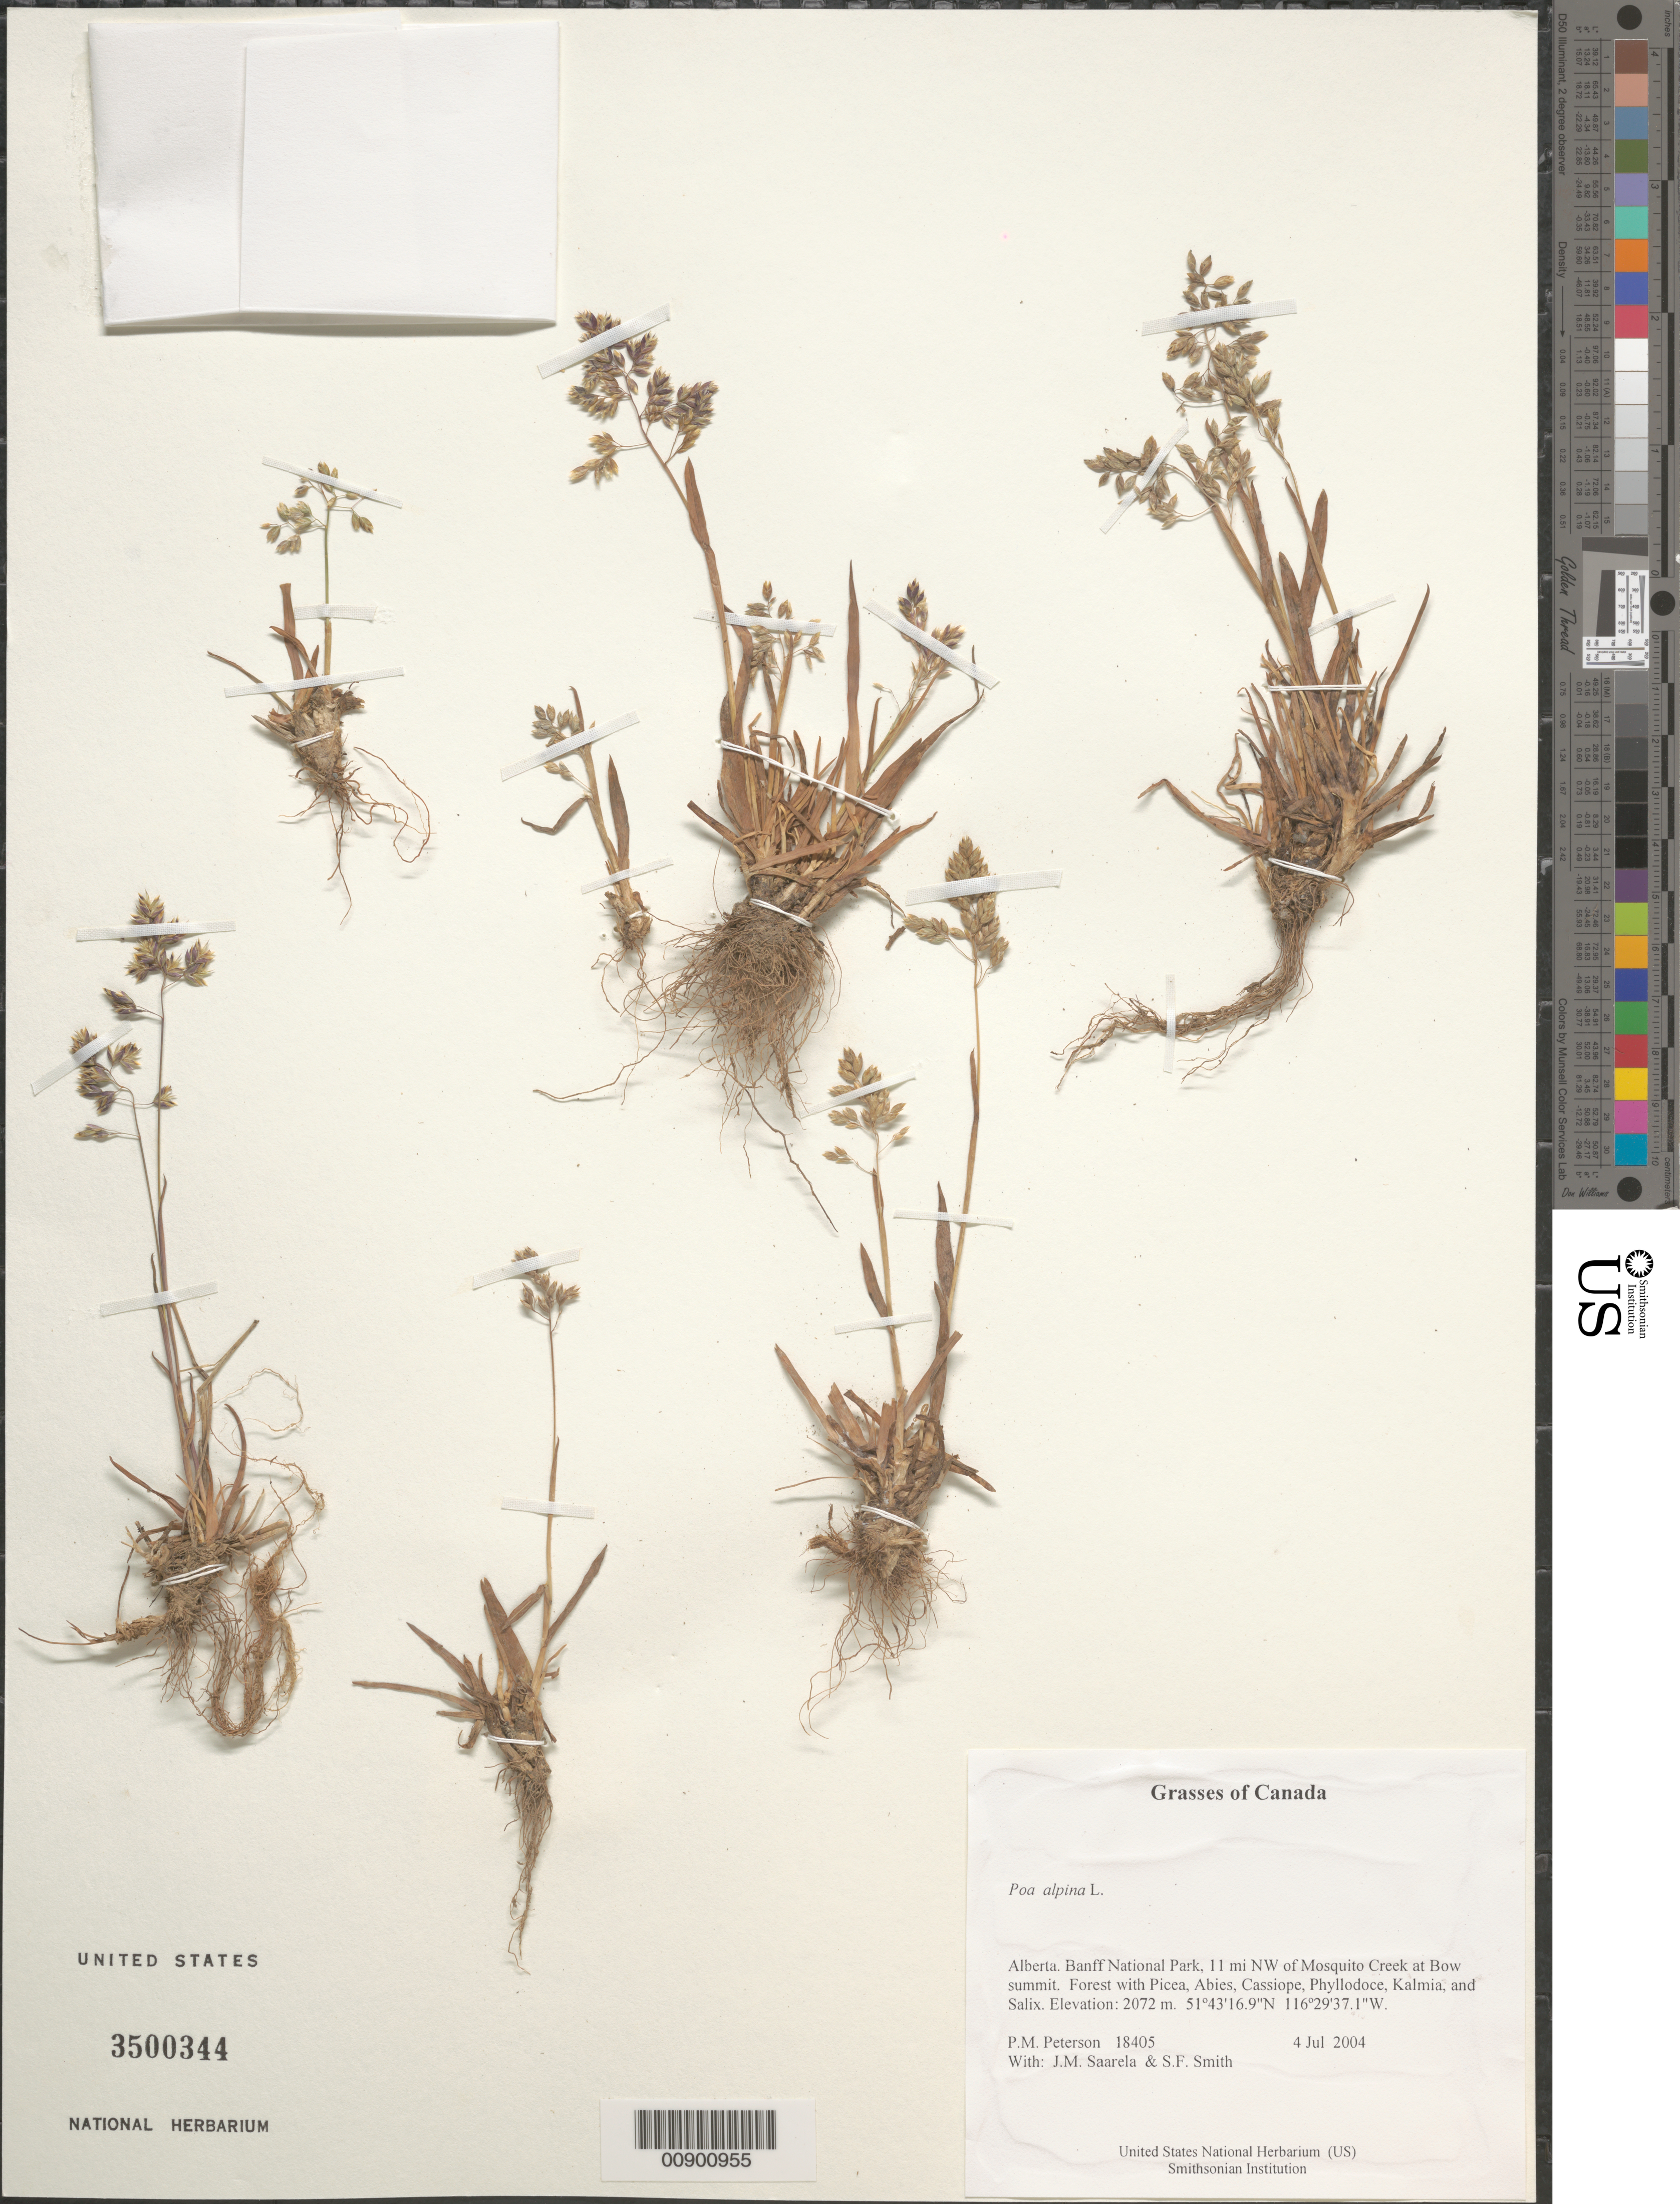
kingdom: Plantae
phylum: Tracheophyta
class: Liliopsida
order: Poales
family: Poaceae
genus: Poa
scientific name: Poa alpina subsp. alpina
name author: L.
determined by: Soreng, Robert J., Research Associate (BOT), Smithsonian Institution - National Museum of Natural History (UNITED STATES)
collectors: P. M. Peterson, J. Saarela & S.F. Smith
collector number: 18405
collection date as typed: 04 Jul 2004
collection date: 2004-07-04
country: Canada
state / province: Alberta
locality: Banff National Park, 11 mi NW of Mosquito Creek at Bow summit. Forest with Picea, Abies, Cassiope, Phyllodoce, Kalmia, and Salix.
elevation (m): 2072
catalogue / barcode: US 3500344